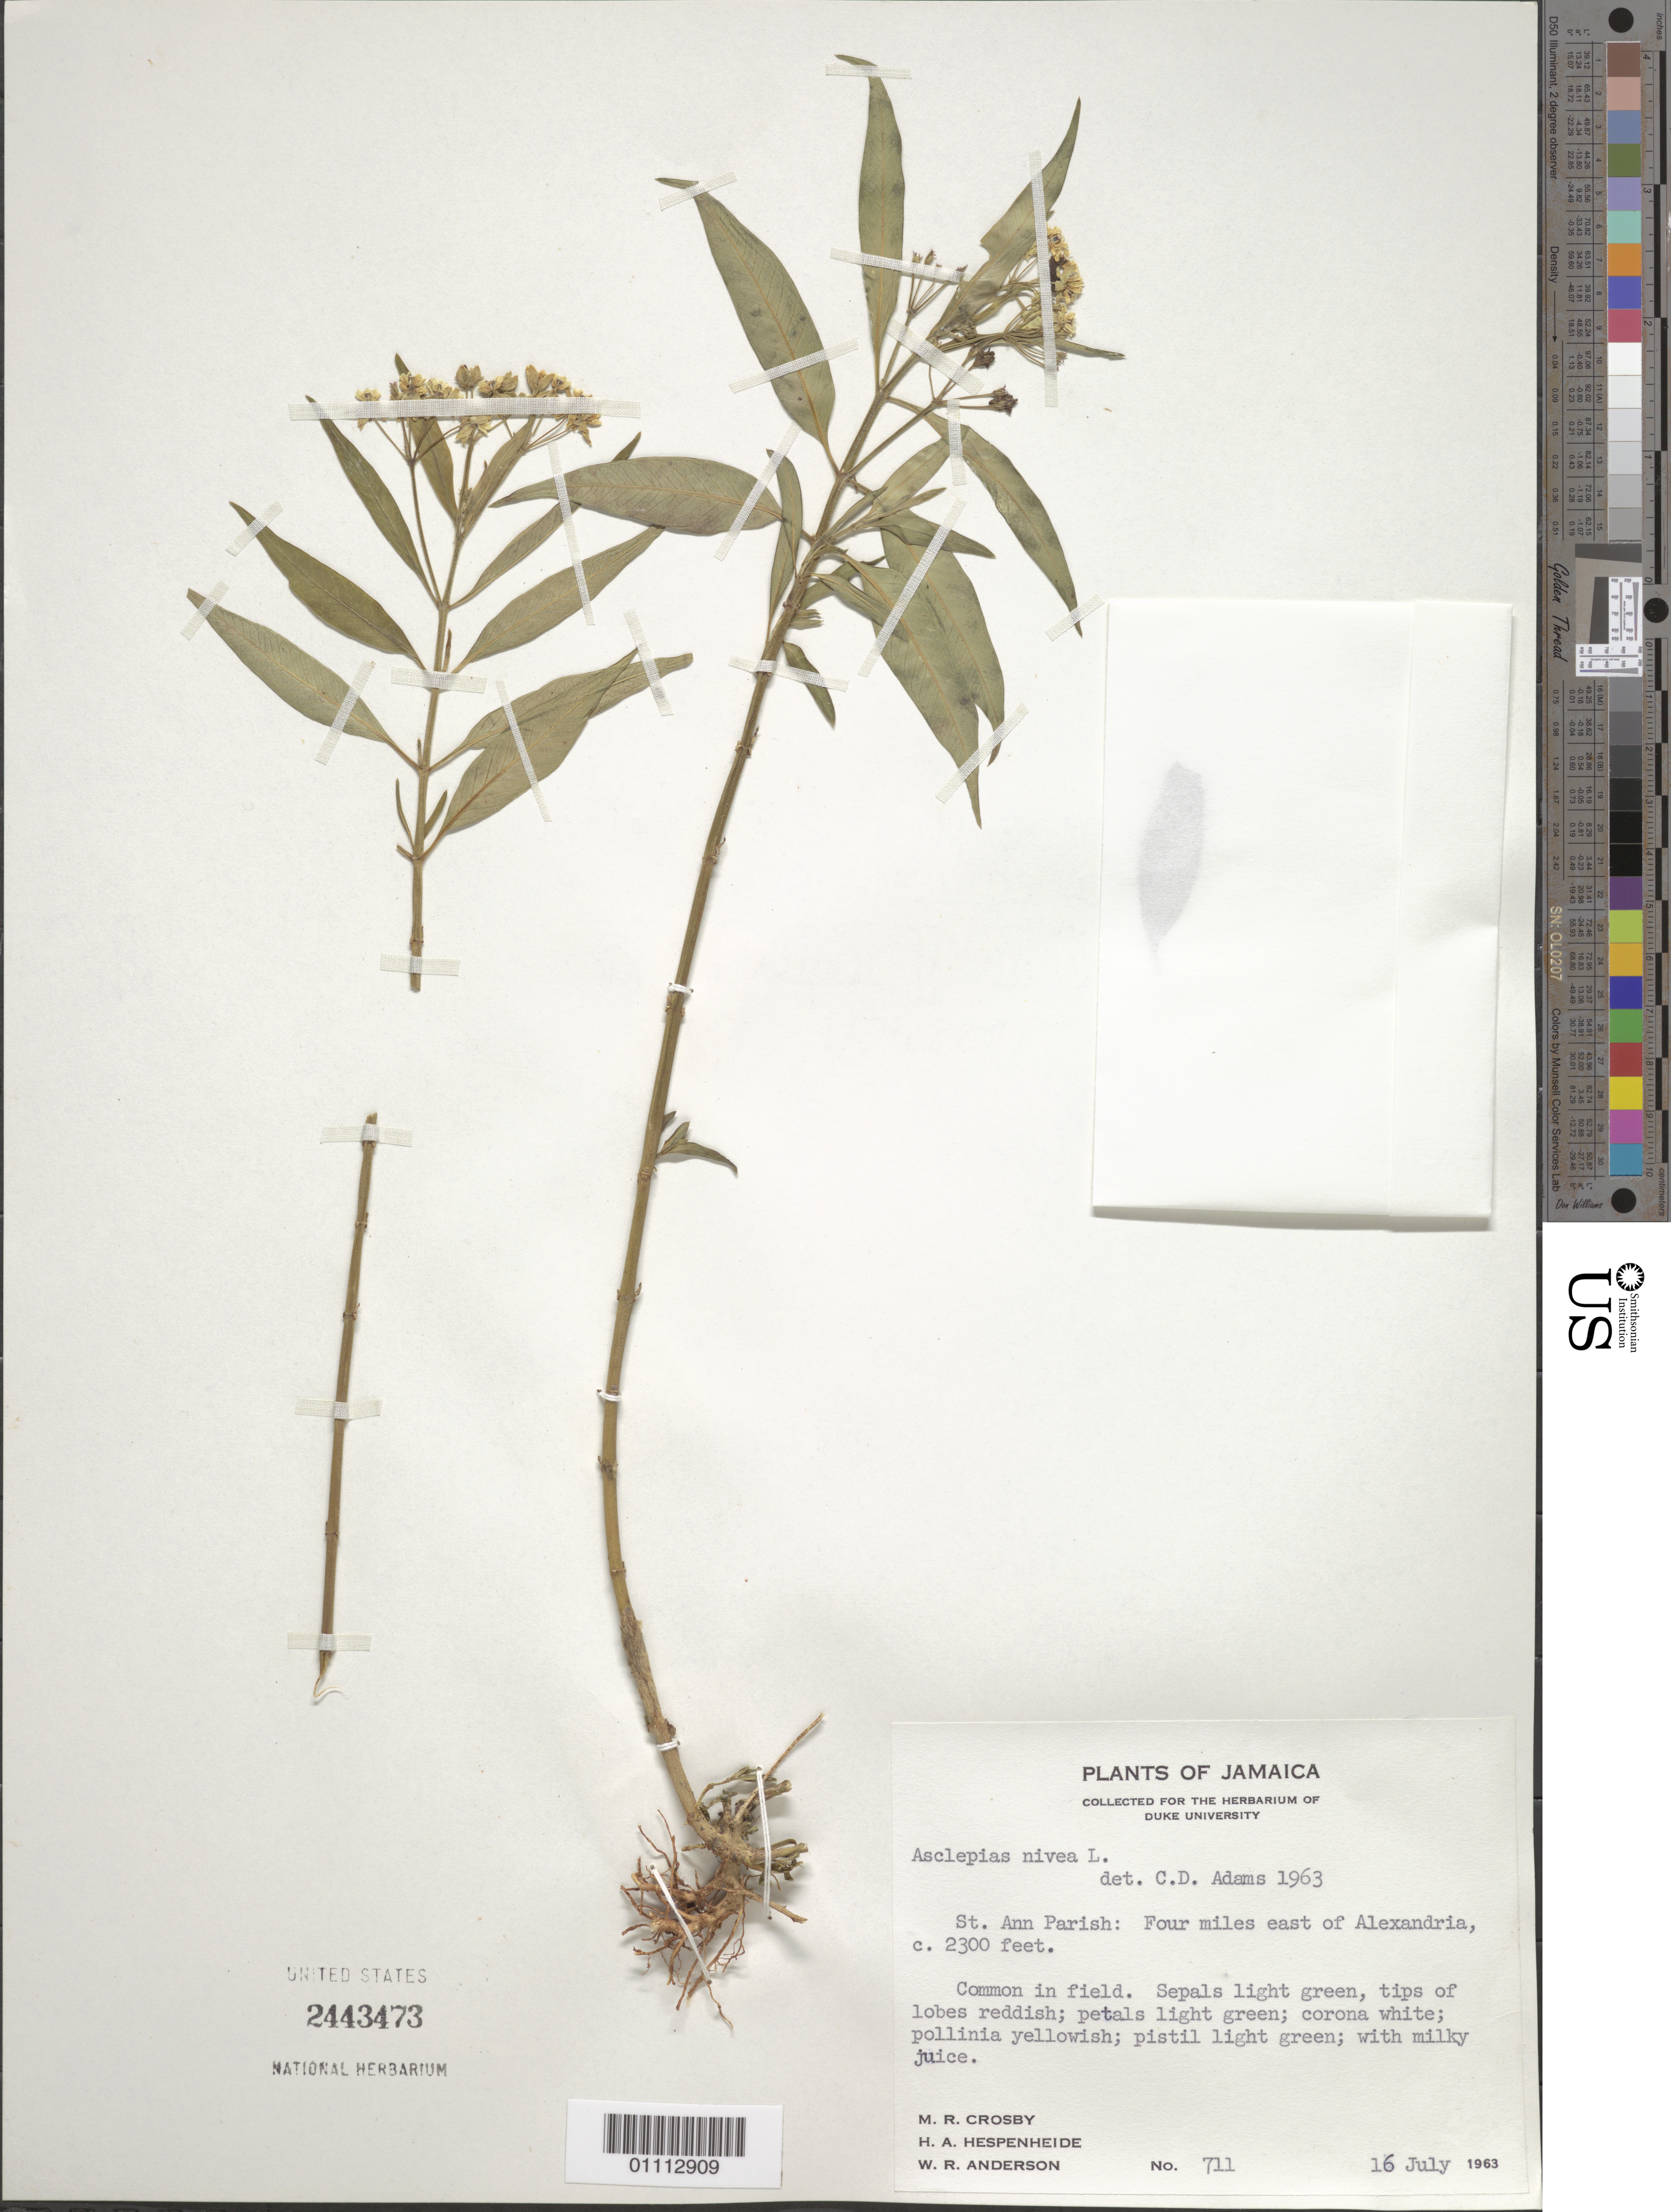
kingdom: Plantae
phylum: Tracheophyta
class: Magnoliopsida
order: Gentianales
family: Apocynaceae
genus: Asclepias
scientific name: Asclepias nivea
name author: L.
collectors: G. T. Crosby, H. A. Hespenheide & W. R. Anderson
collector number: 711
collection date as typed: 16 Jul 1963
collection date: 1963-07-16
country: Jamaica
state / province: Saint Ann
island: Jamaica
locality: Four miles E of Alexandria. Common in field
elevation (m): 701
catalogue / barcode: US 2443473